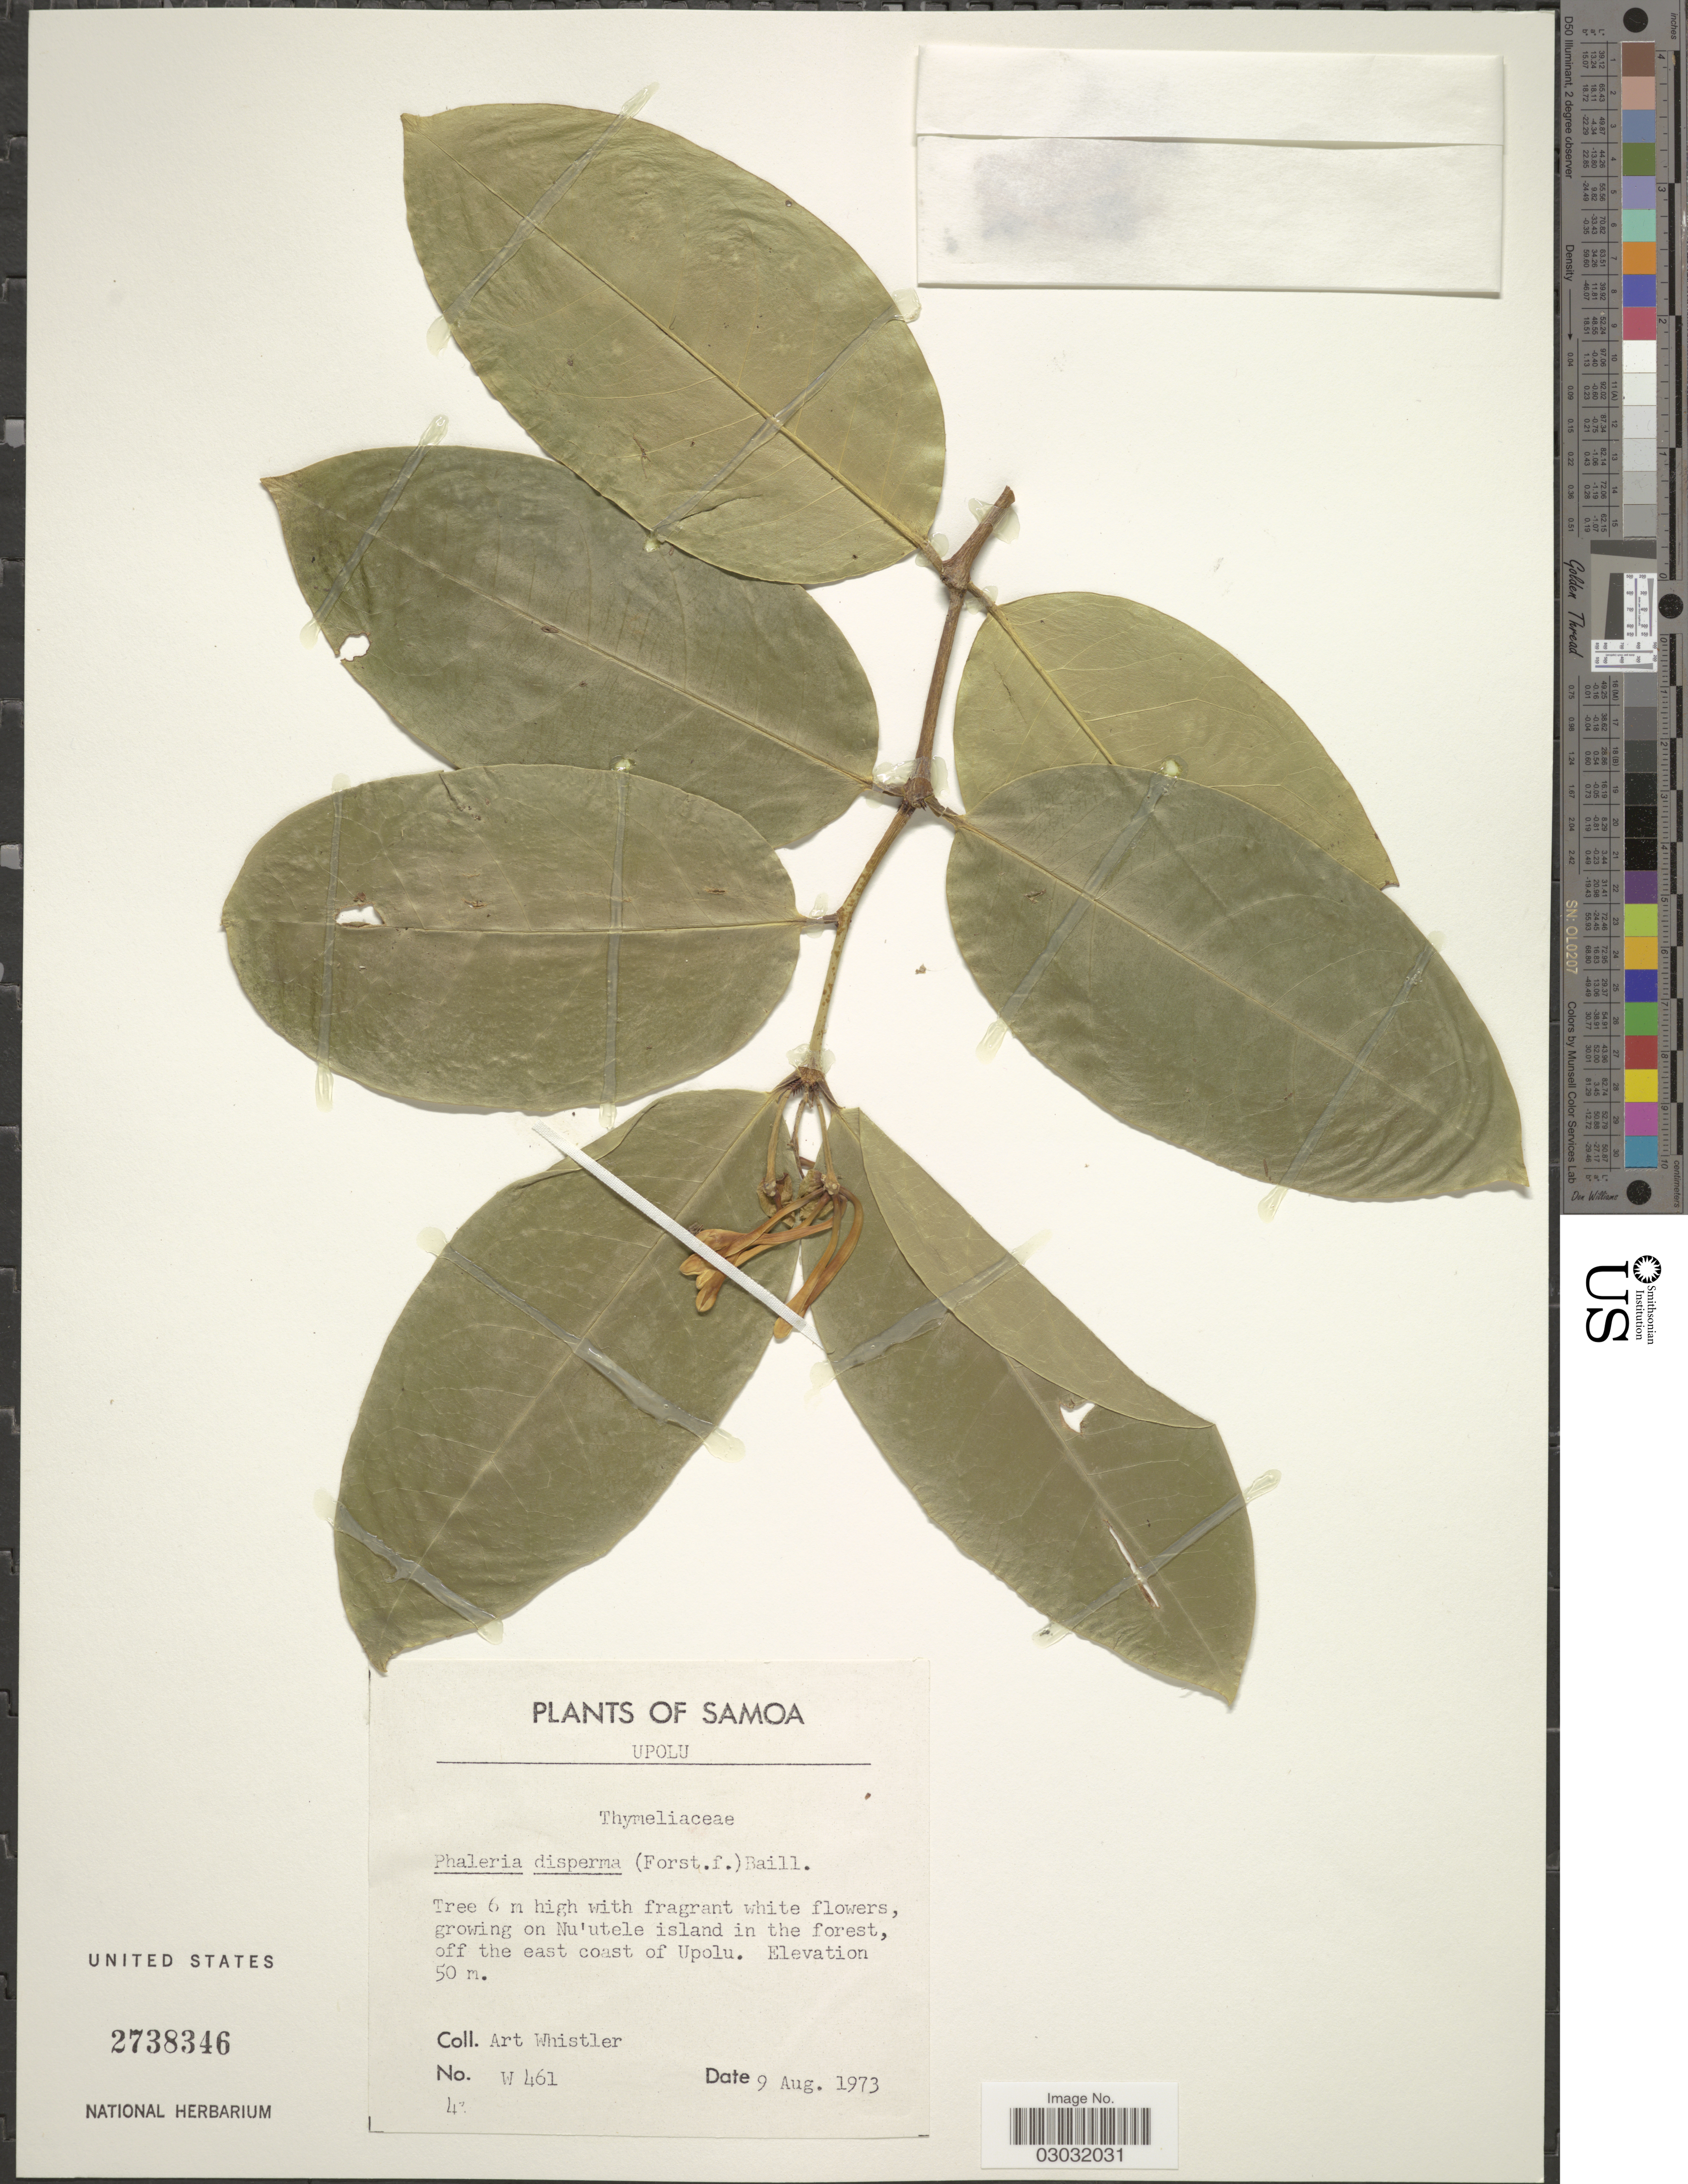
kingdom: Plantae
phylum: Tracheophyta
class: Magnoliopsida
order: Malvales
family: Thymelaeaceae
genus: Phaleria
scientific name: Phaleria disperma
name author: (G. Forst.) Baill.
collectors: A. Whistler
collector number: W461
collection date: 1973-08-09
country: Samoa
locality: Samoa, Upolu, growning on Nu'utele island in forest, off the east coast of Upolu.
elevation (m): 50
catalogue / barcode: US 2738346